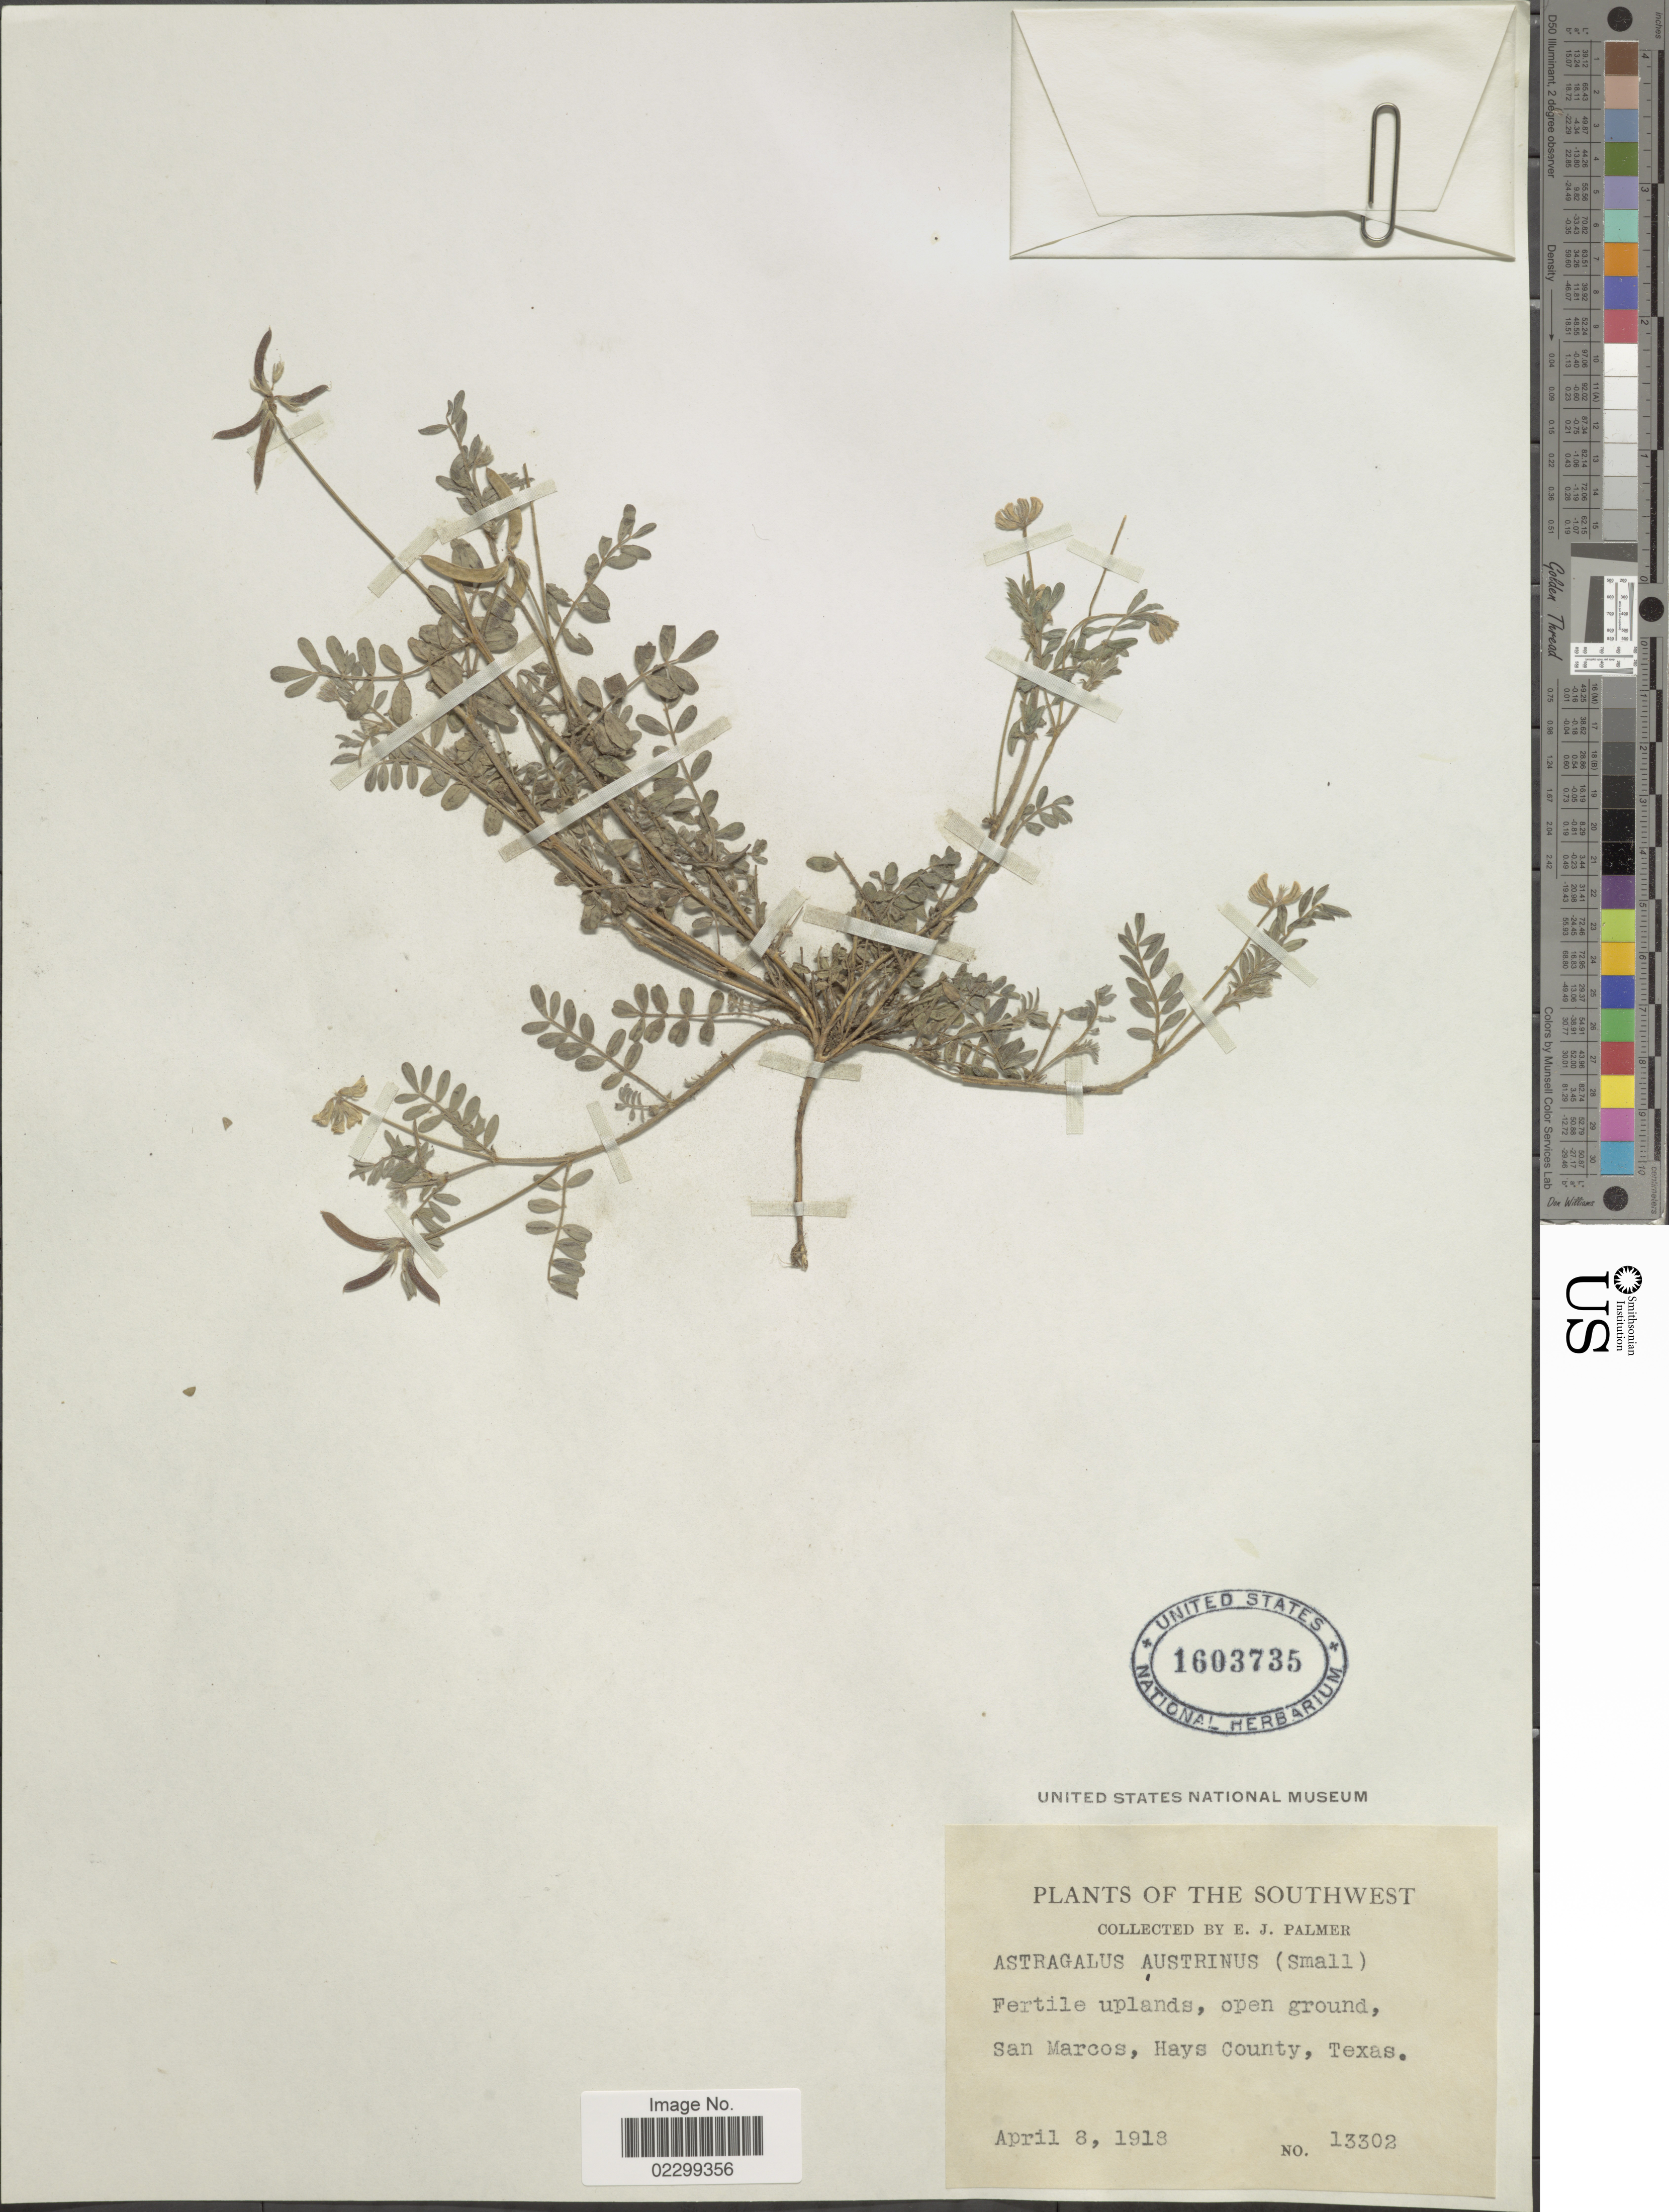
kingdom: Plantae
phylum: Tracheophyta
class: Magnoliopsida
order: Fabales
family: Fabaceae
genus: Astragalus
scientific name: Astragalus austrinus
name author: (Small) O.E. Schulz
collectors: E. J. Palmer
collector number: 13302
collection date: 1918-04-08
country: United States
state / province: Texas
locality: The Southwest, San Marcos, Hays County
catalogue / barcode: US 1603735